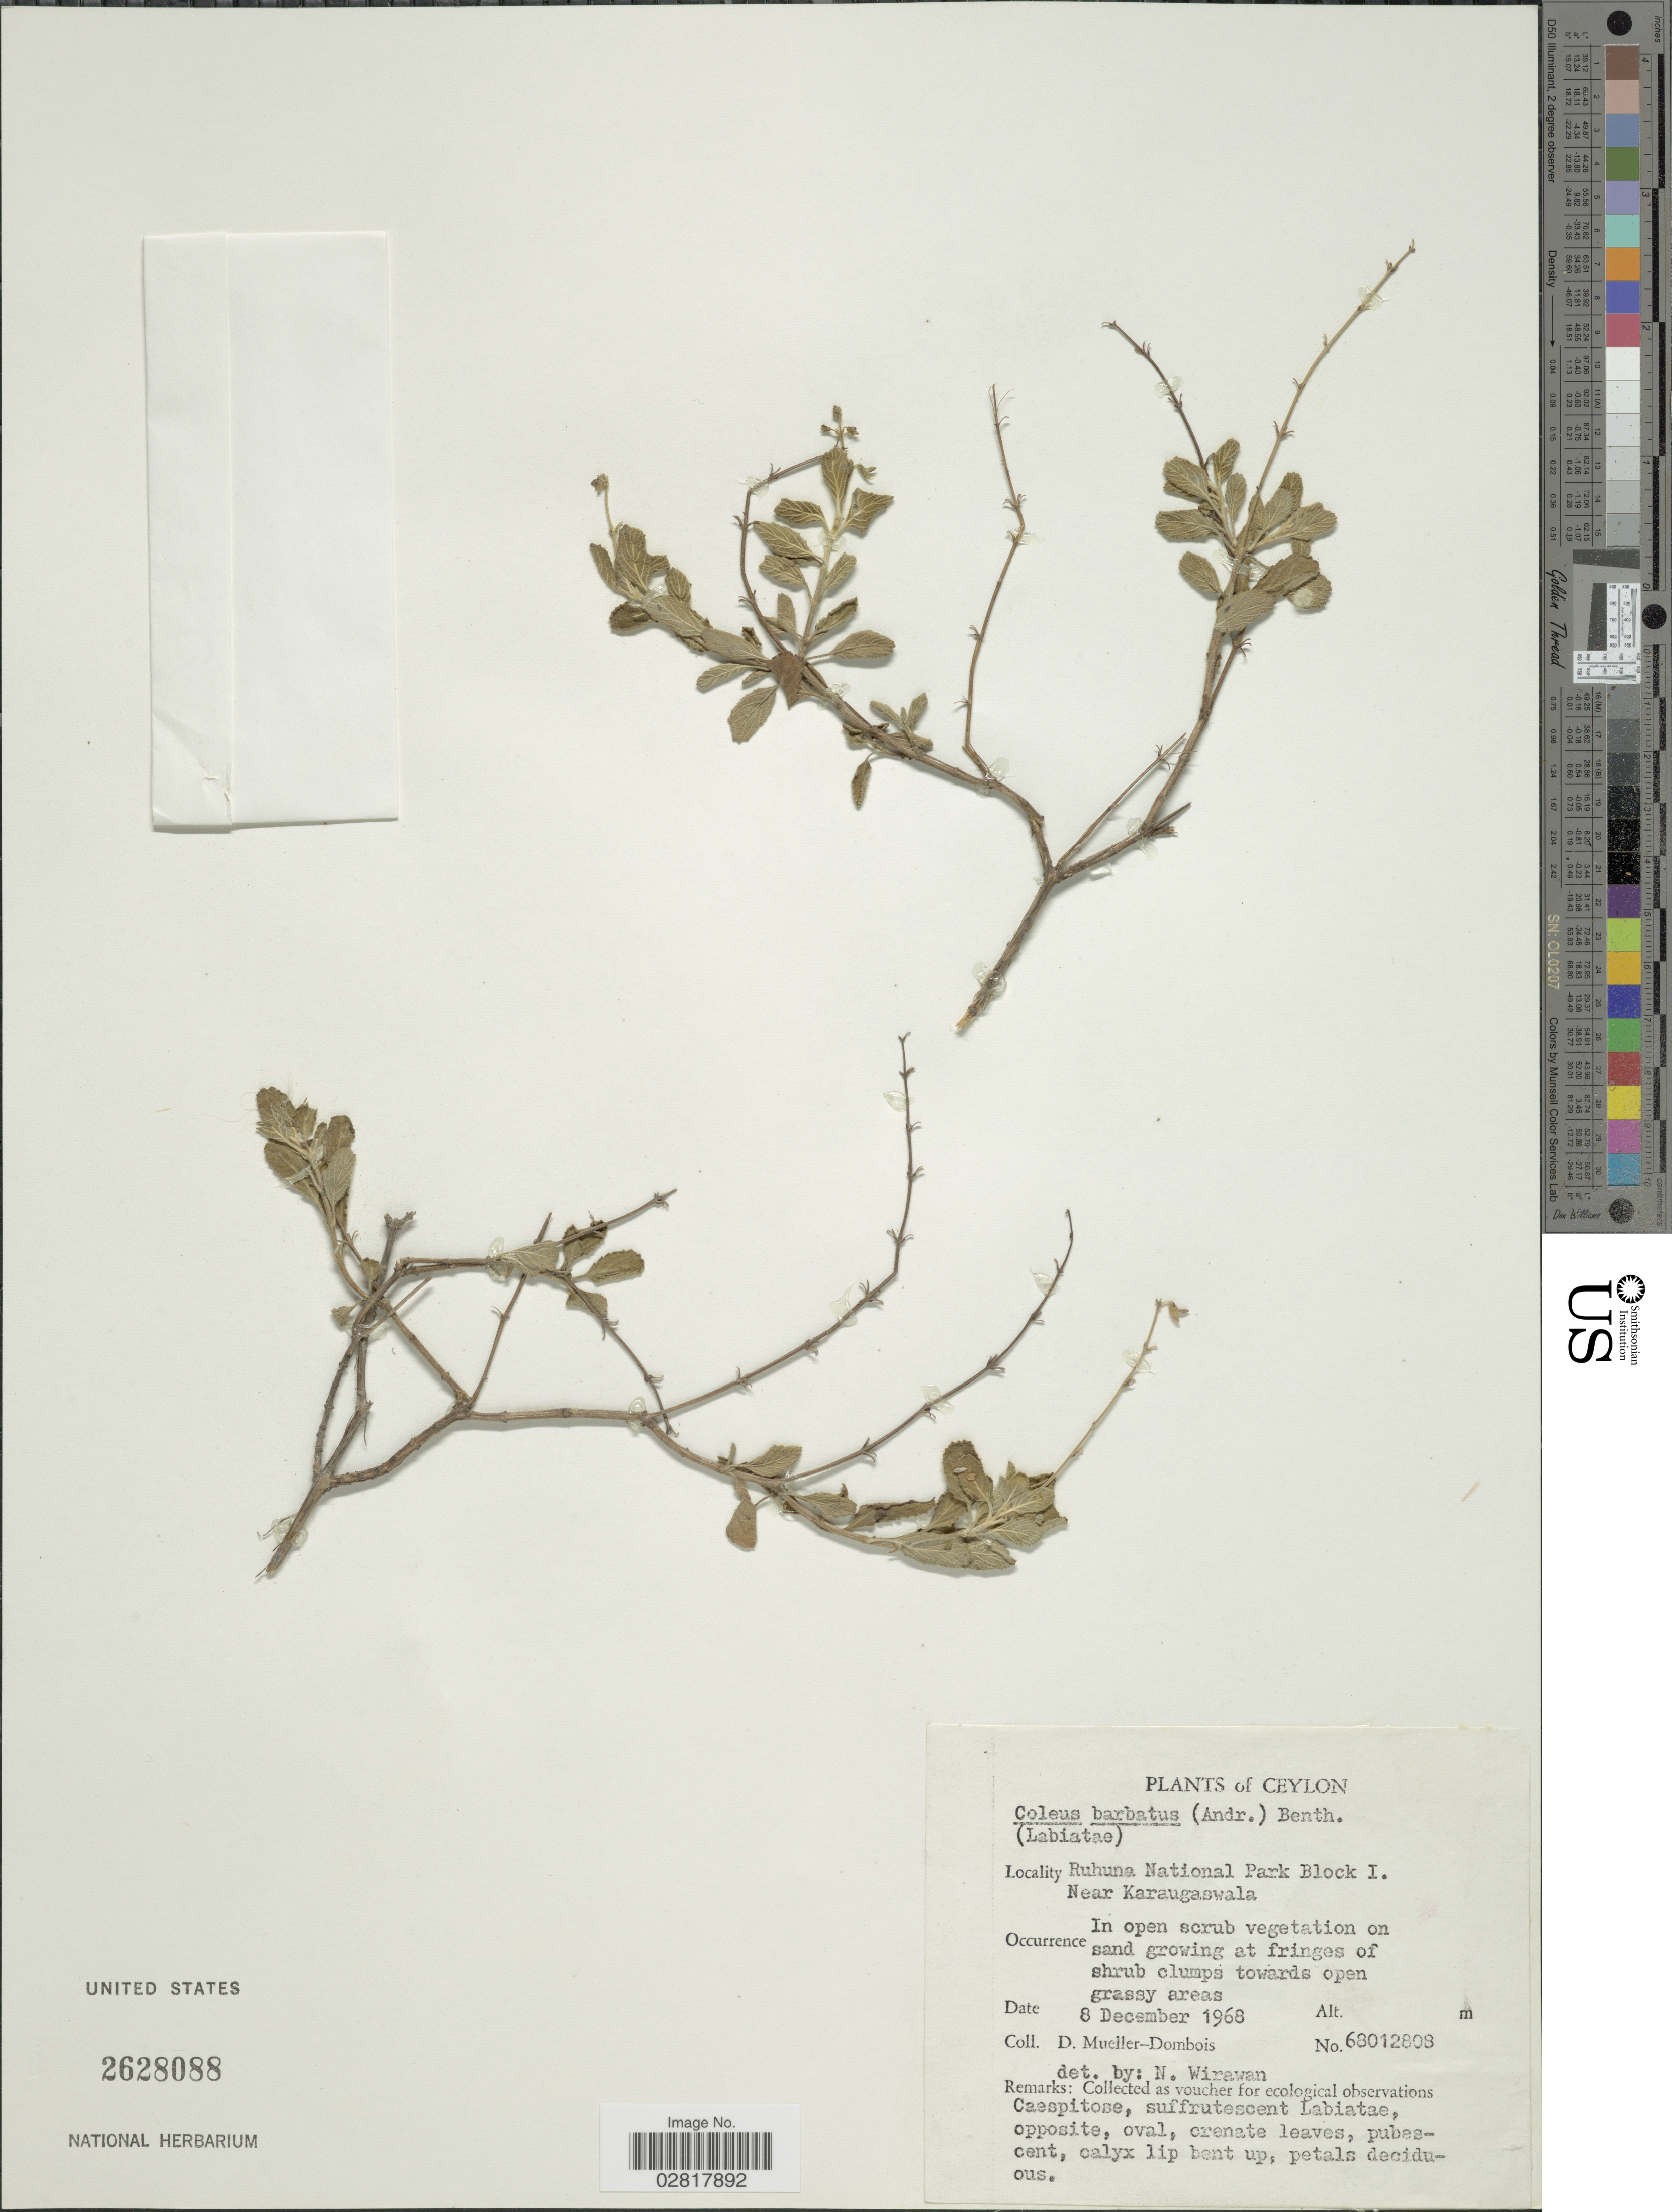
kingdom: Plantae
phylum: Tracheophyta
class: Magnoliopsida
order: Lamiales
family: Lamiaceae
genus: Plectranthus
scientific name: Plectranthus barbatus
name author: Andrews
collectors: D. Mueller-Dombois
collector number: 68012808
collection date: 1968-12-08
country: Sri Lanka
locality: Ruhuna National Park Block I. Near Karaugaswala.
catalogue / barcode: US 2628088